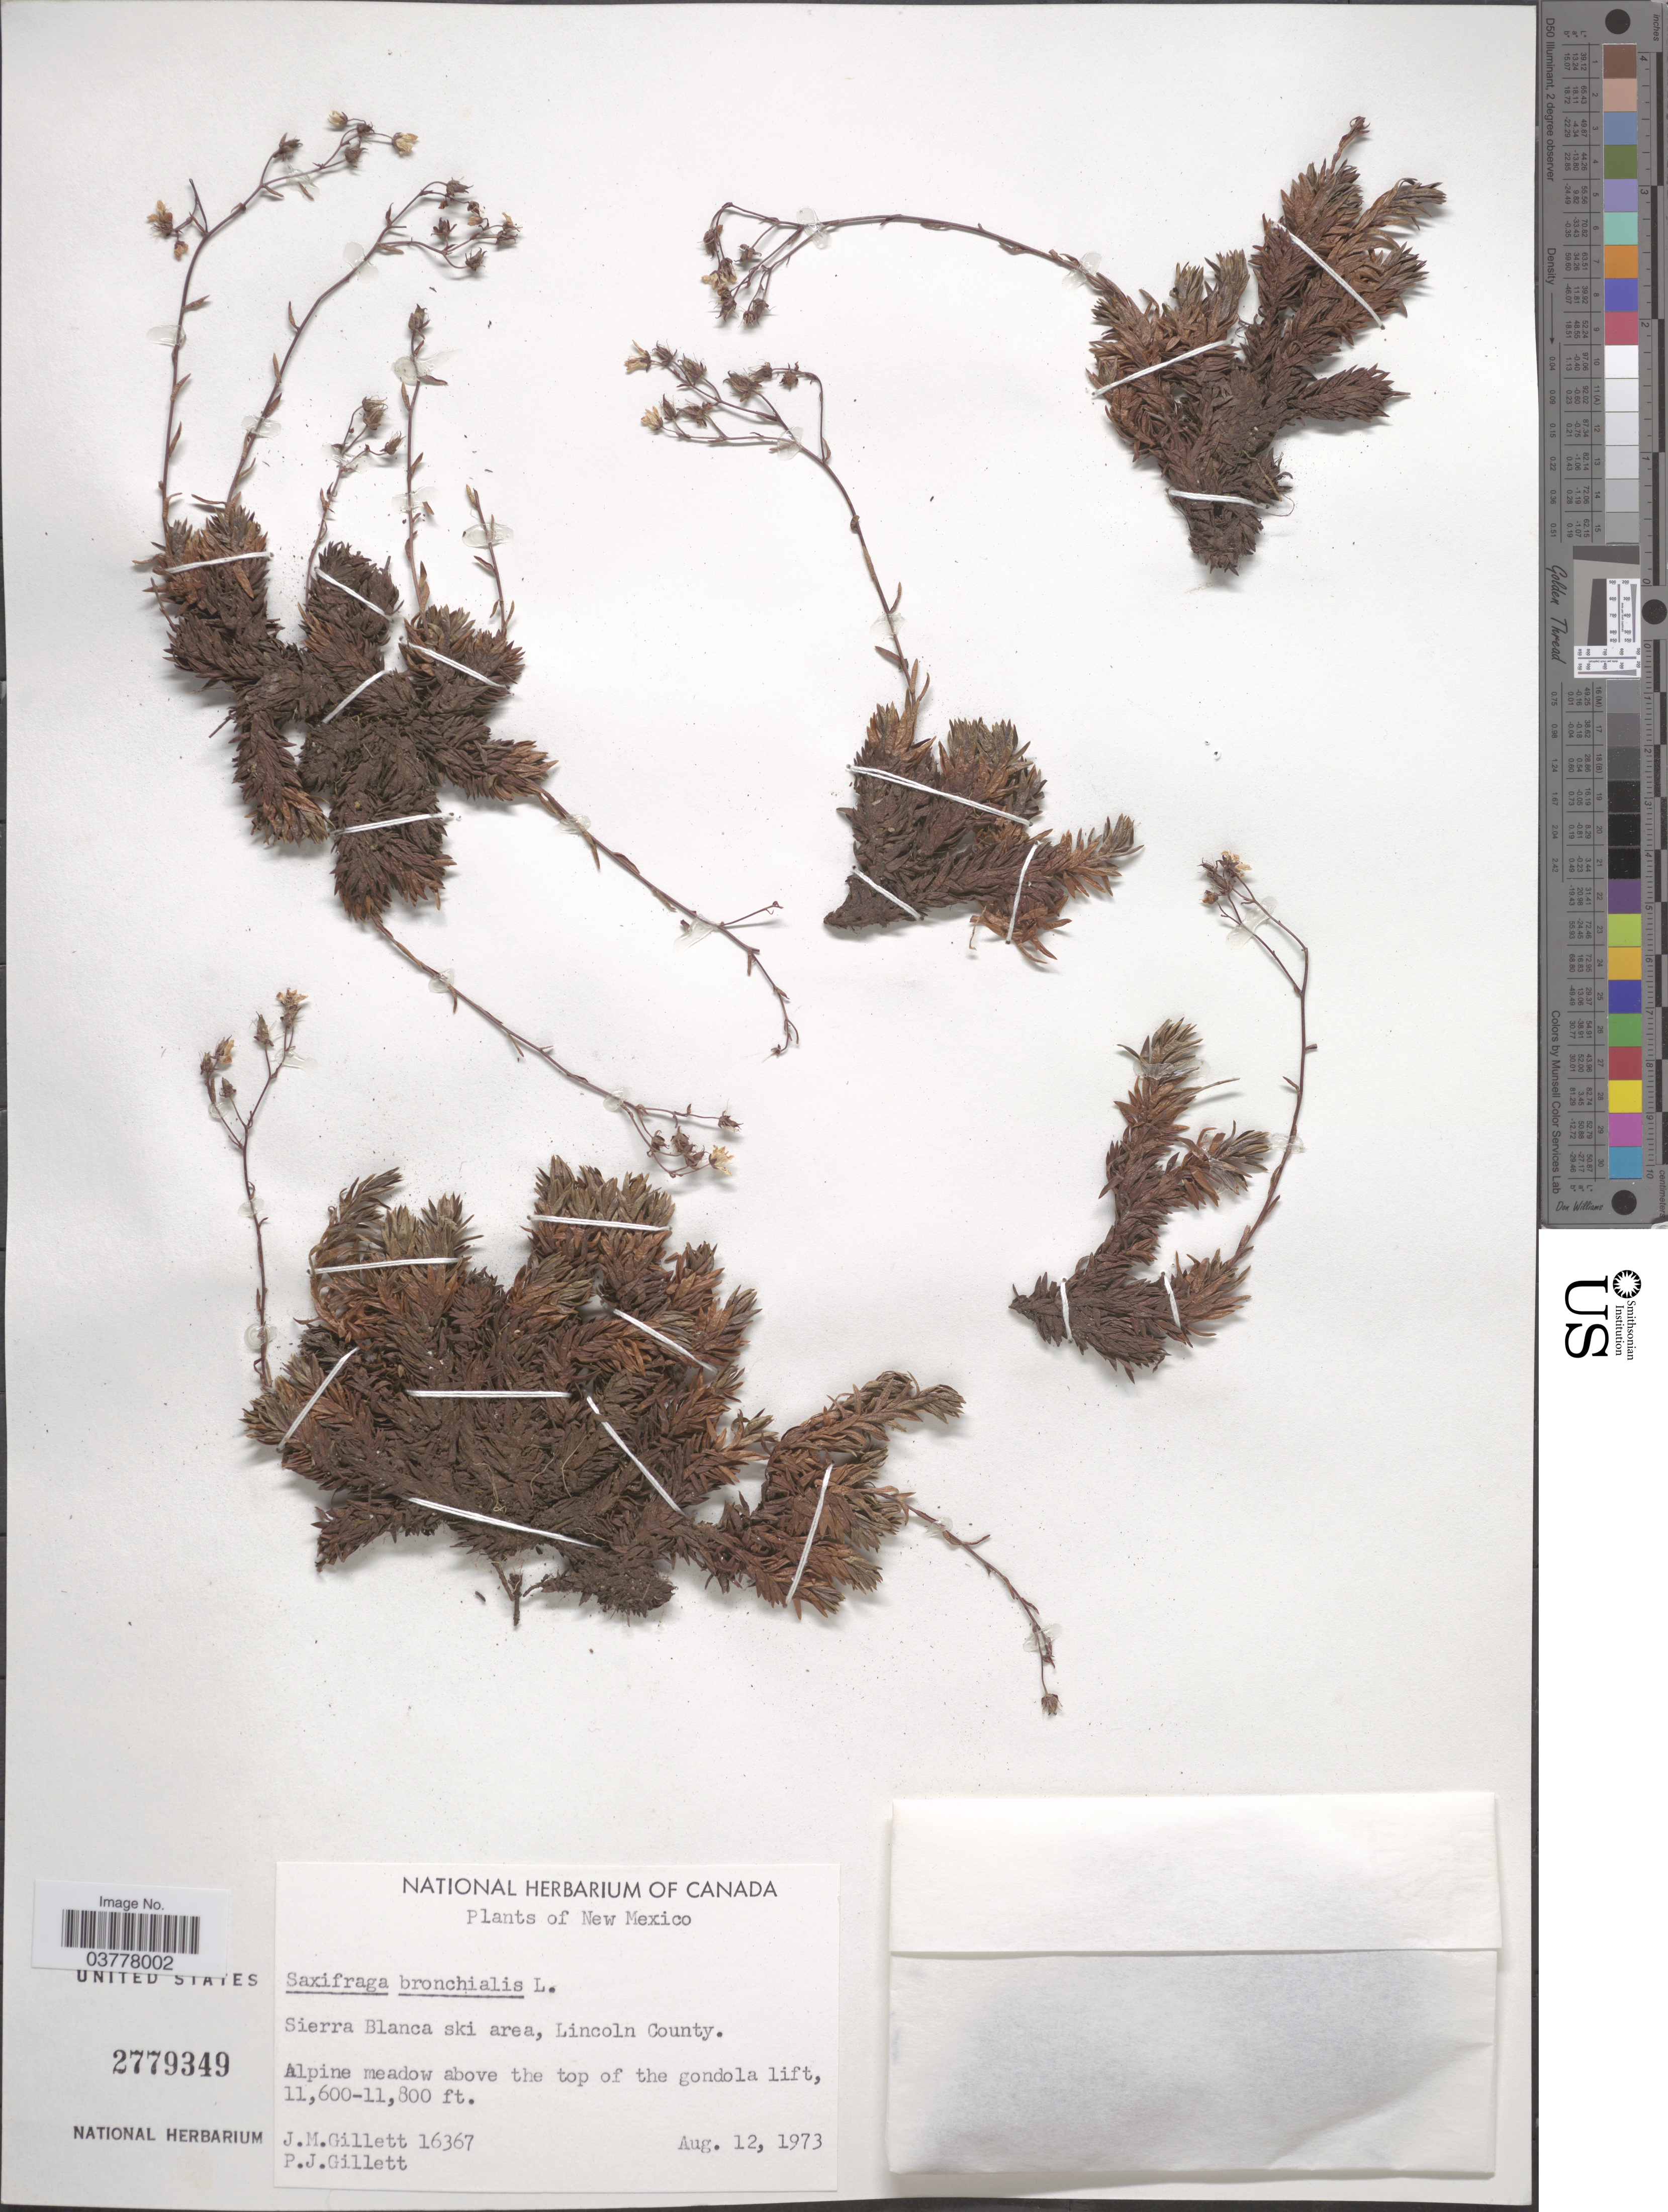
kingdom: Plantae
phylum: Tracheophyta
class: Magnoliopsida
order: Saxifragales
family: Saxifragaceae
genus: Saxifraga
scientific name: Saxifraga bronchialis subsp. austromontana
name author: (Wiegand) Piper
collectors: J. M. Gillett & P. Gillett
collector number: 16367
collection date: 1973-08-12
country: United States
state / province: New Mexico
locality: Sierra Blanca ski area, Lincoln County.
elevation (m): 3536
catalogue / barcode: US 2779349